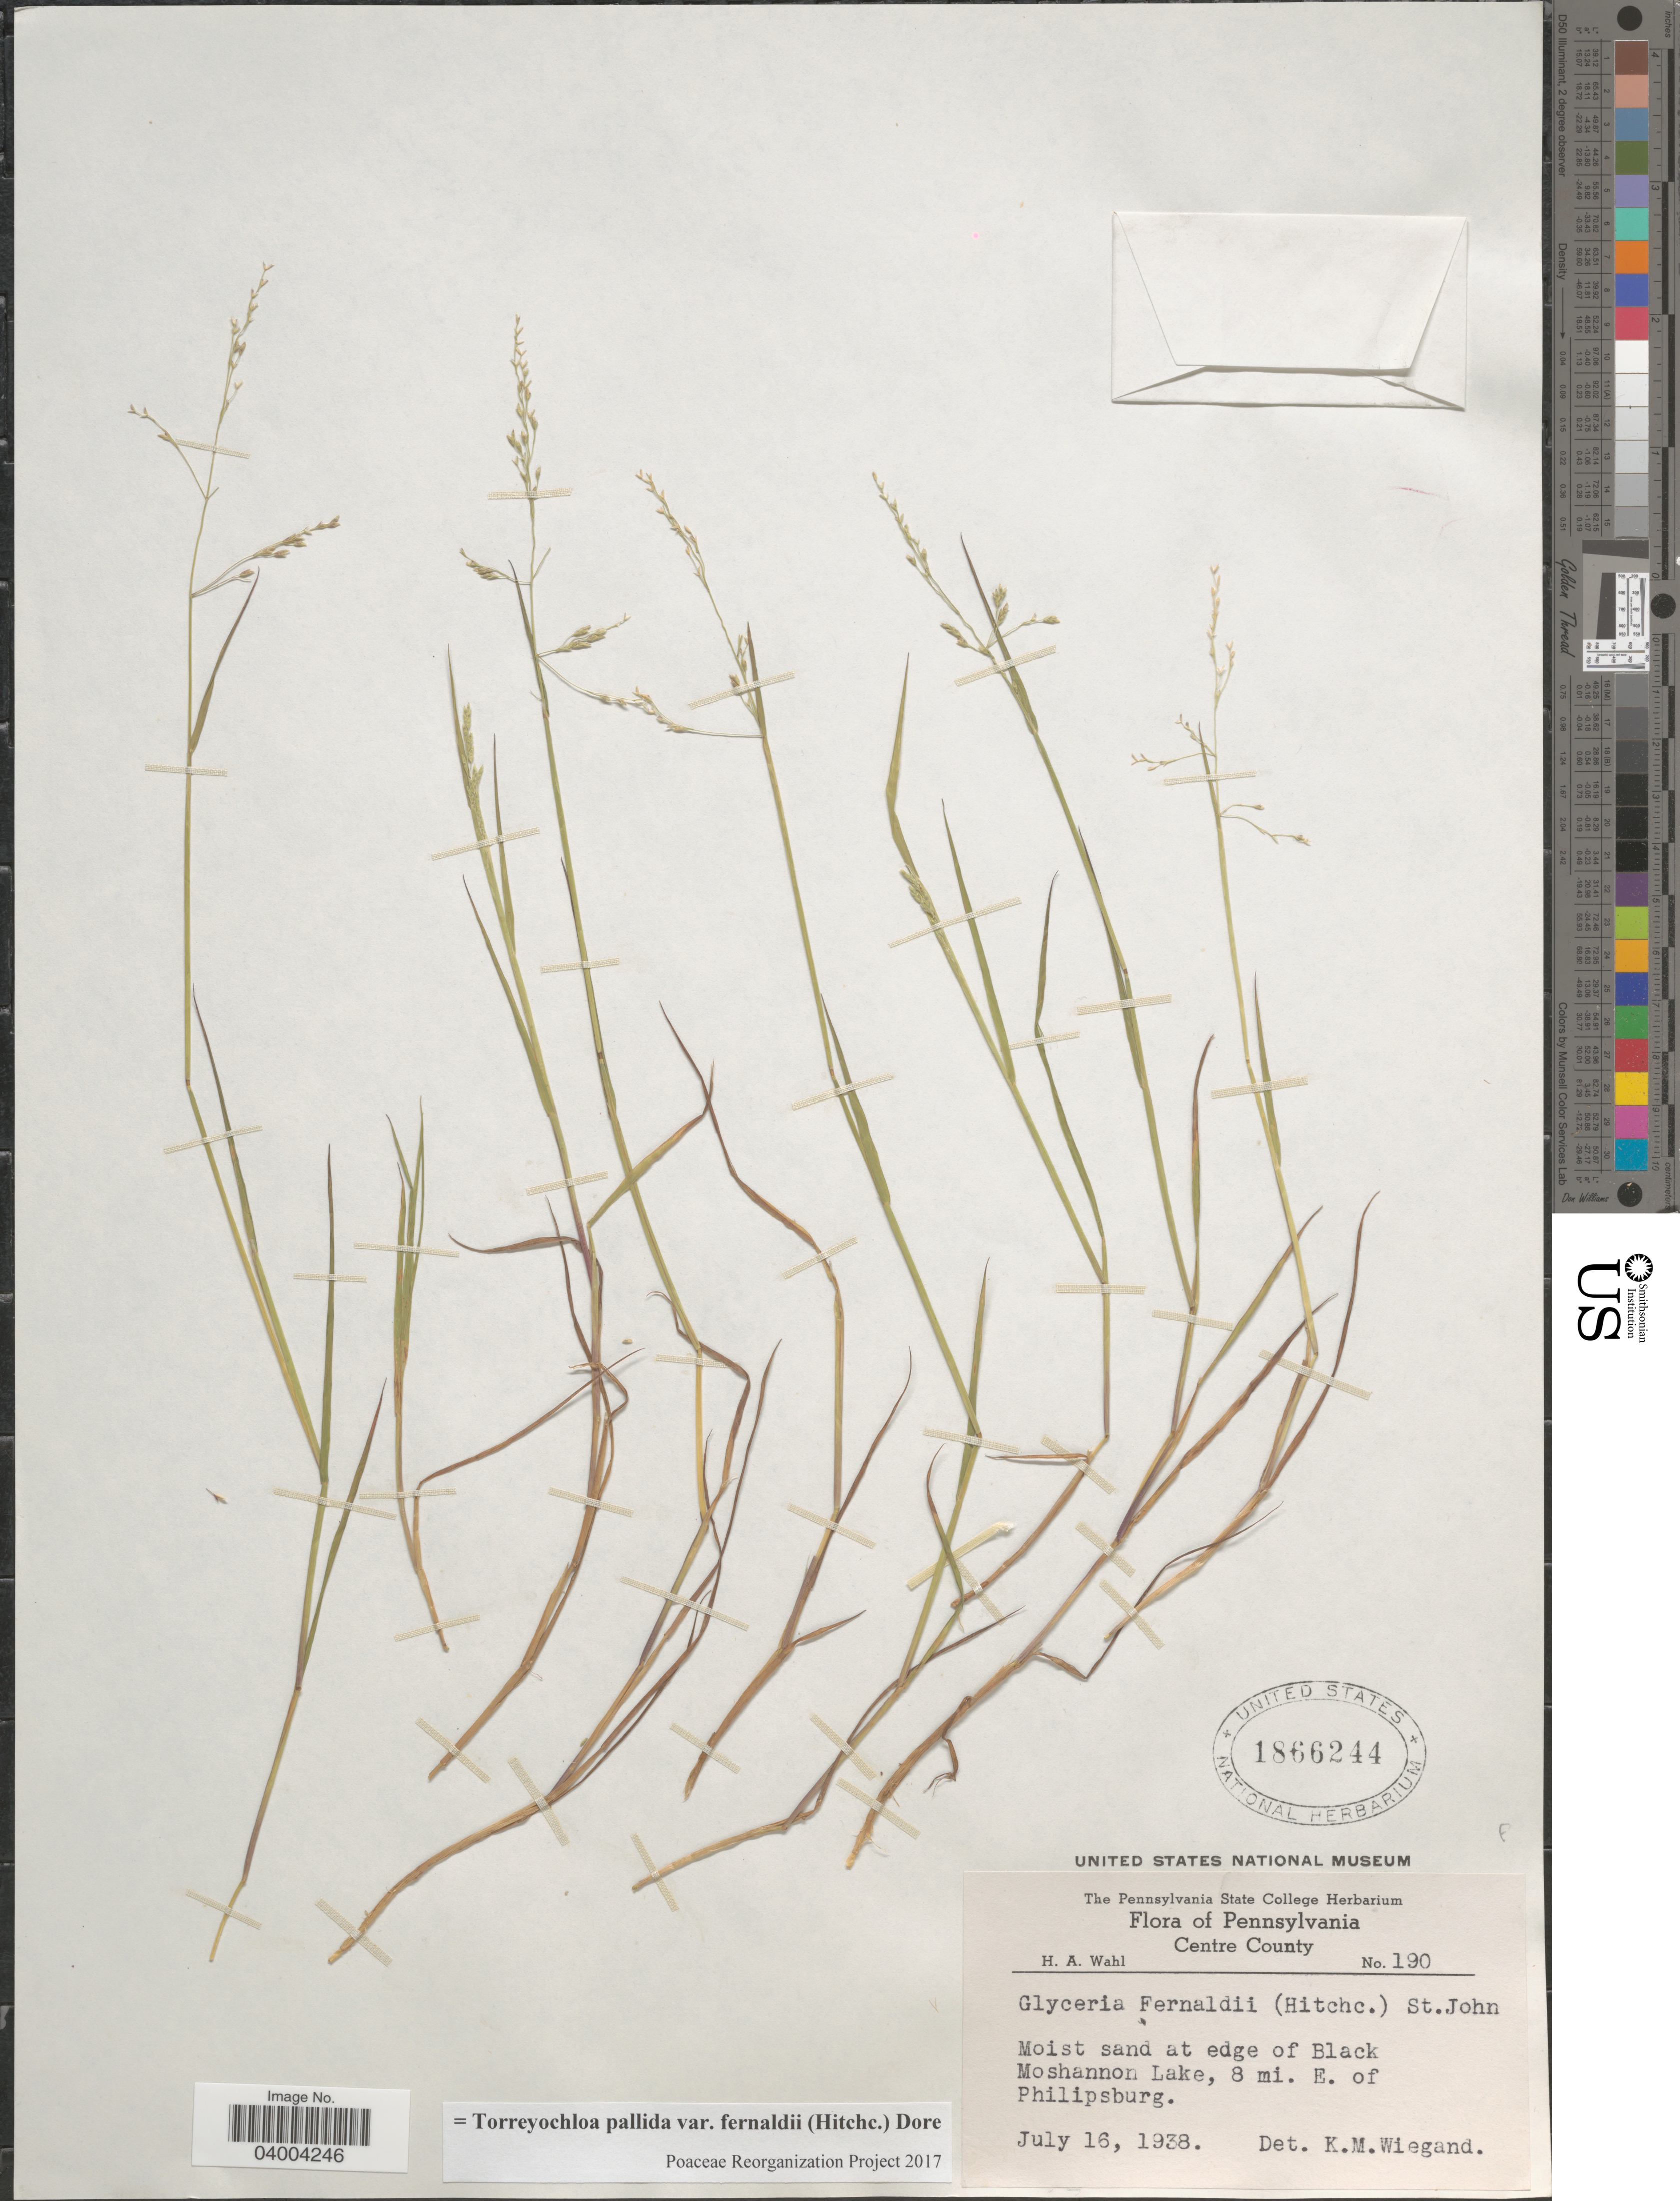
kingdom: Plantae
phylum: Tracheophyta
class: Liliopsida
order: Poales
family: Poaceae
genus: Torreyochloa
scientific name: Torreyochloa pallida var. fernaldii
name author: (Hitchc.) Dore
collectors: H. A. Wahl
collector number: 190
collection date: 1938-07-16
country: United States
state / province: Pennsylvania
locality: Centre County. Moist sand at edge of Black Moshannon Lake, 8 mi. E. of Philipsburg.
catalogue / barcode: US 1866244